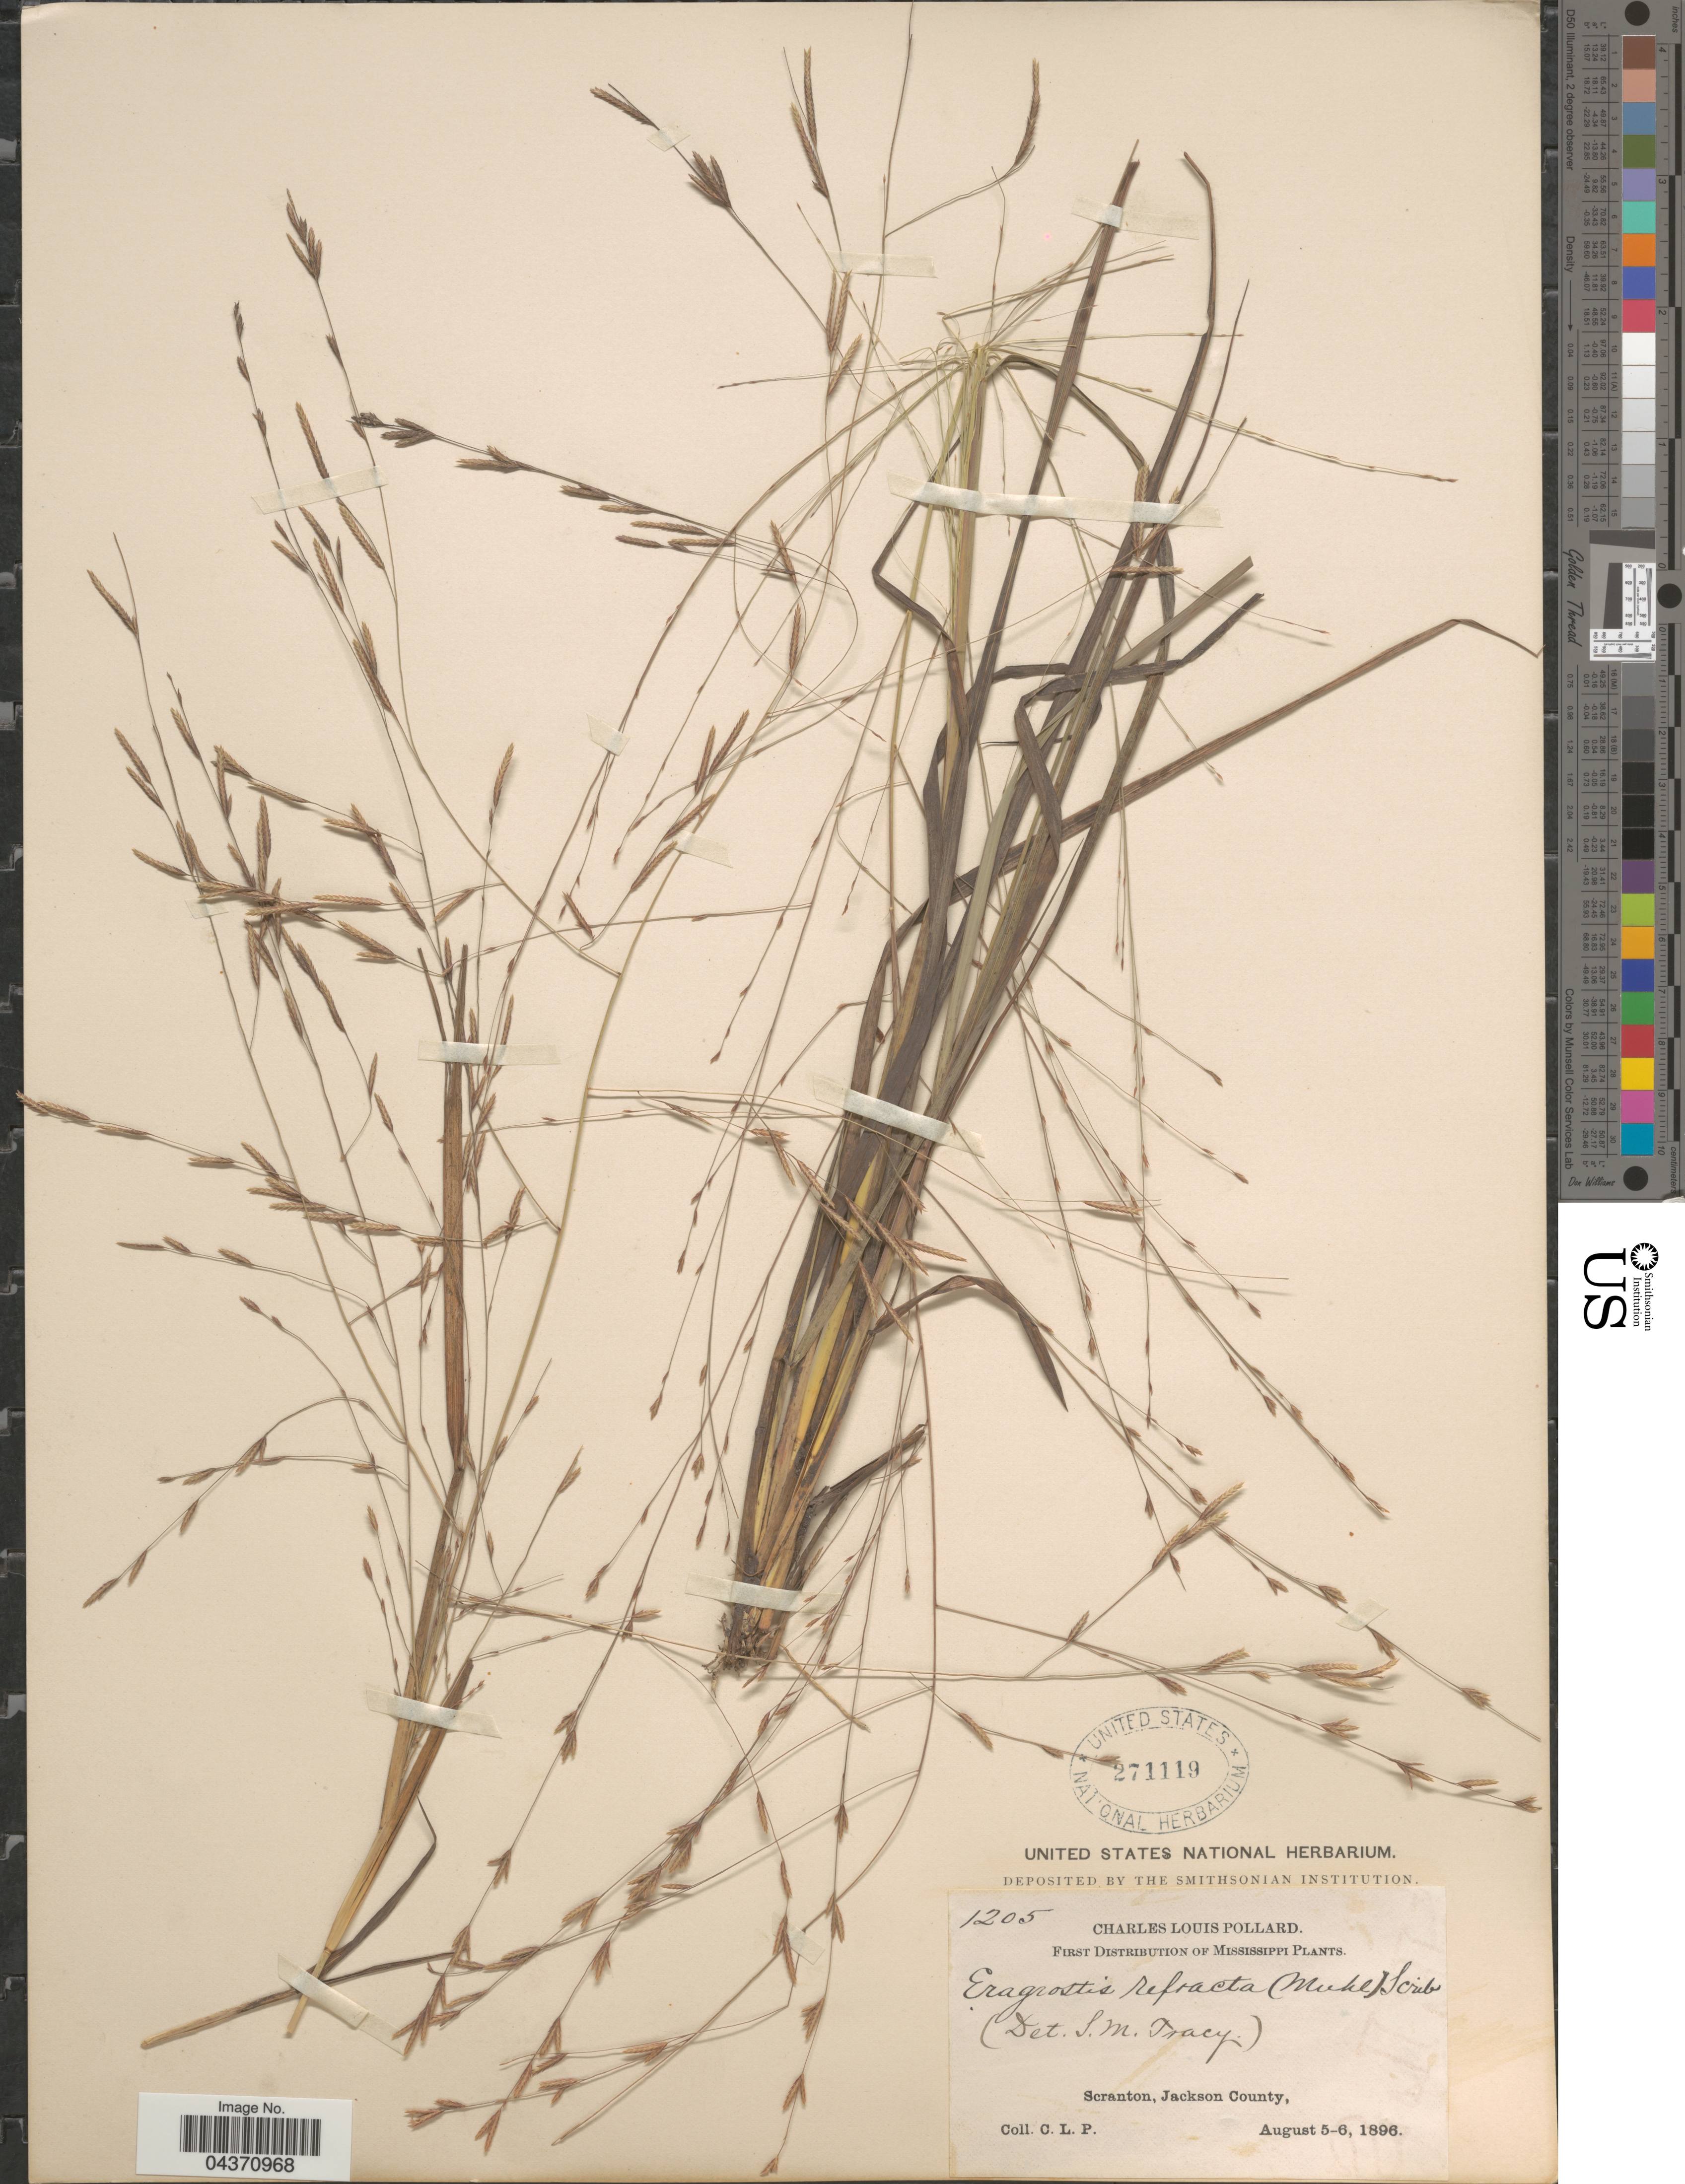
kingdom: Plantae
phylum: Tracheophyta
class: Liliopsida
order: Poales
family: Poaceae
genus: Eragrostis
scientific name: Eragrostis refracta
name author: (Muhl.) Scribn.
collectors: C. L. Pollard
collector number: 1205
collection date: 1896-08-05/1896-08-06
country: United States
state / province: Mississippi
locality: Scranton, Jackson County.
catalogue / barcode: US 271119